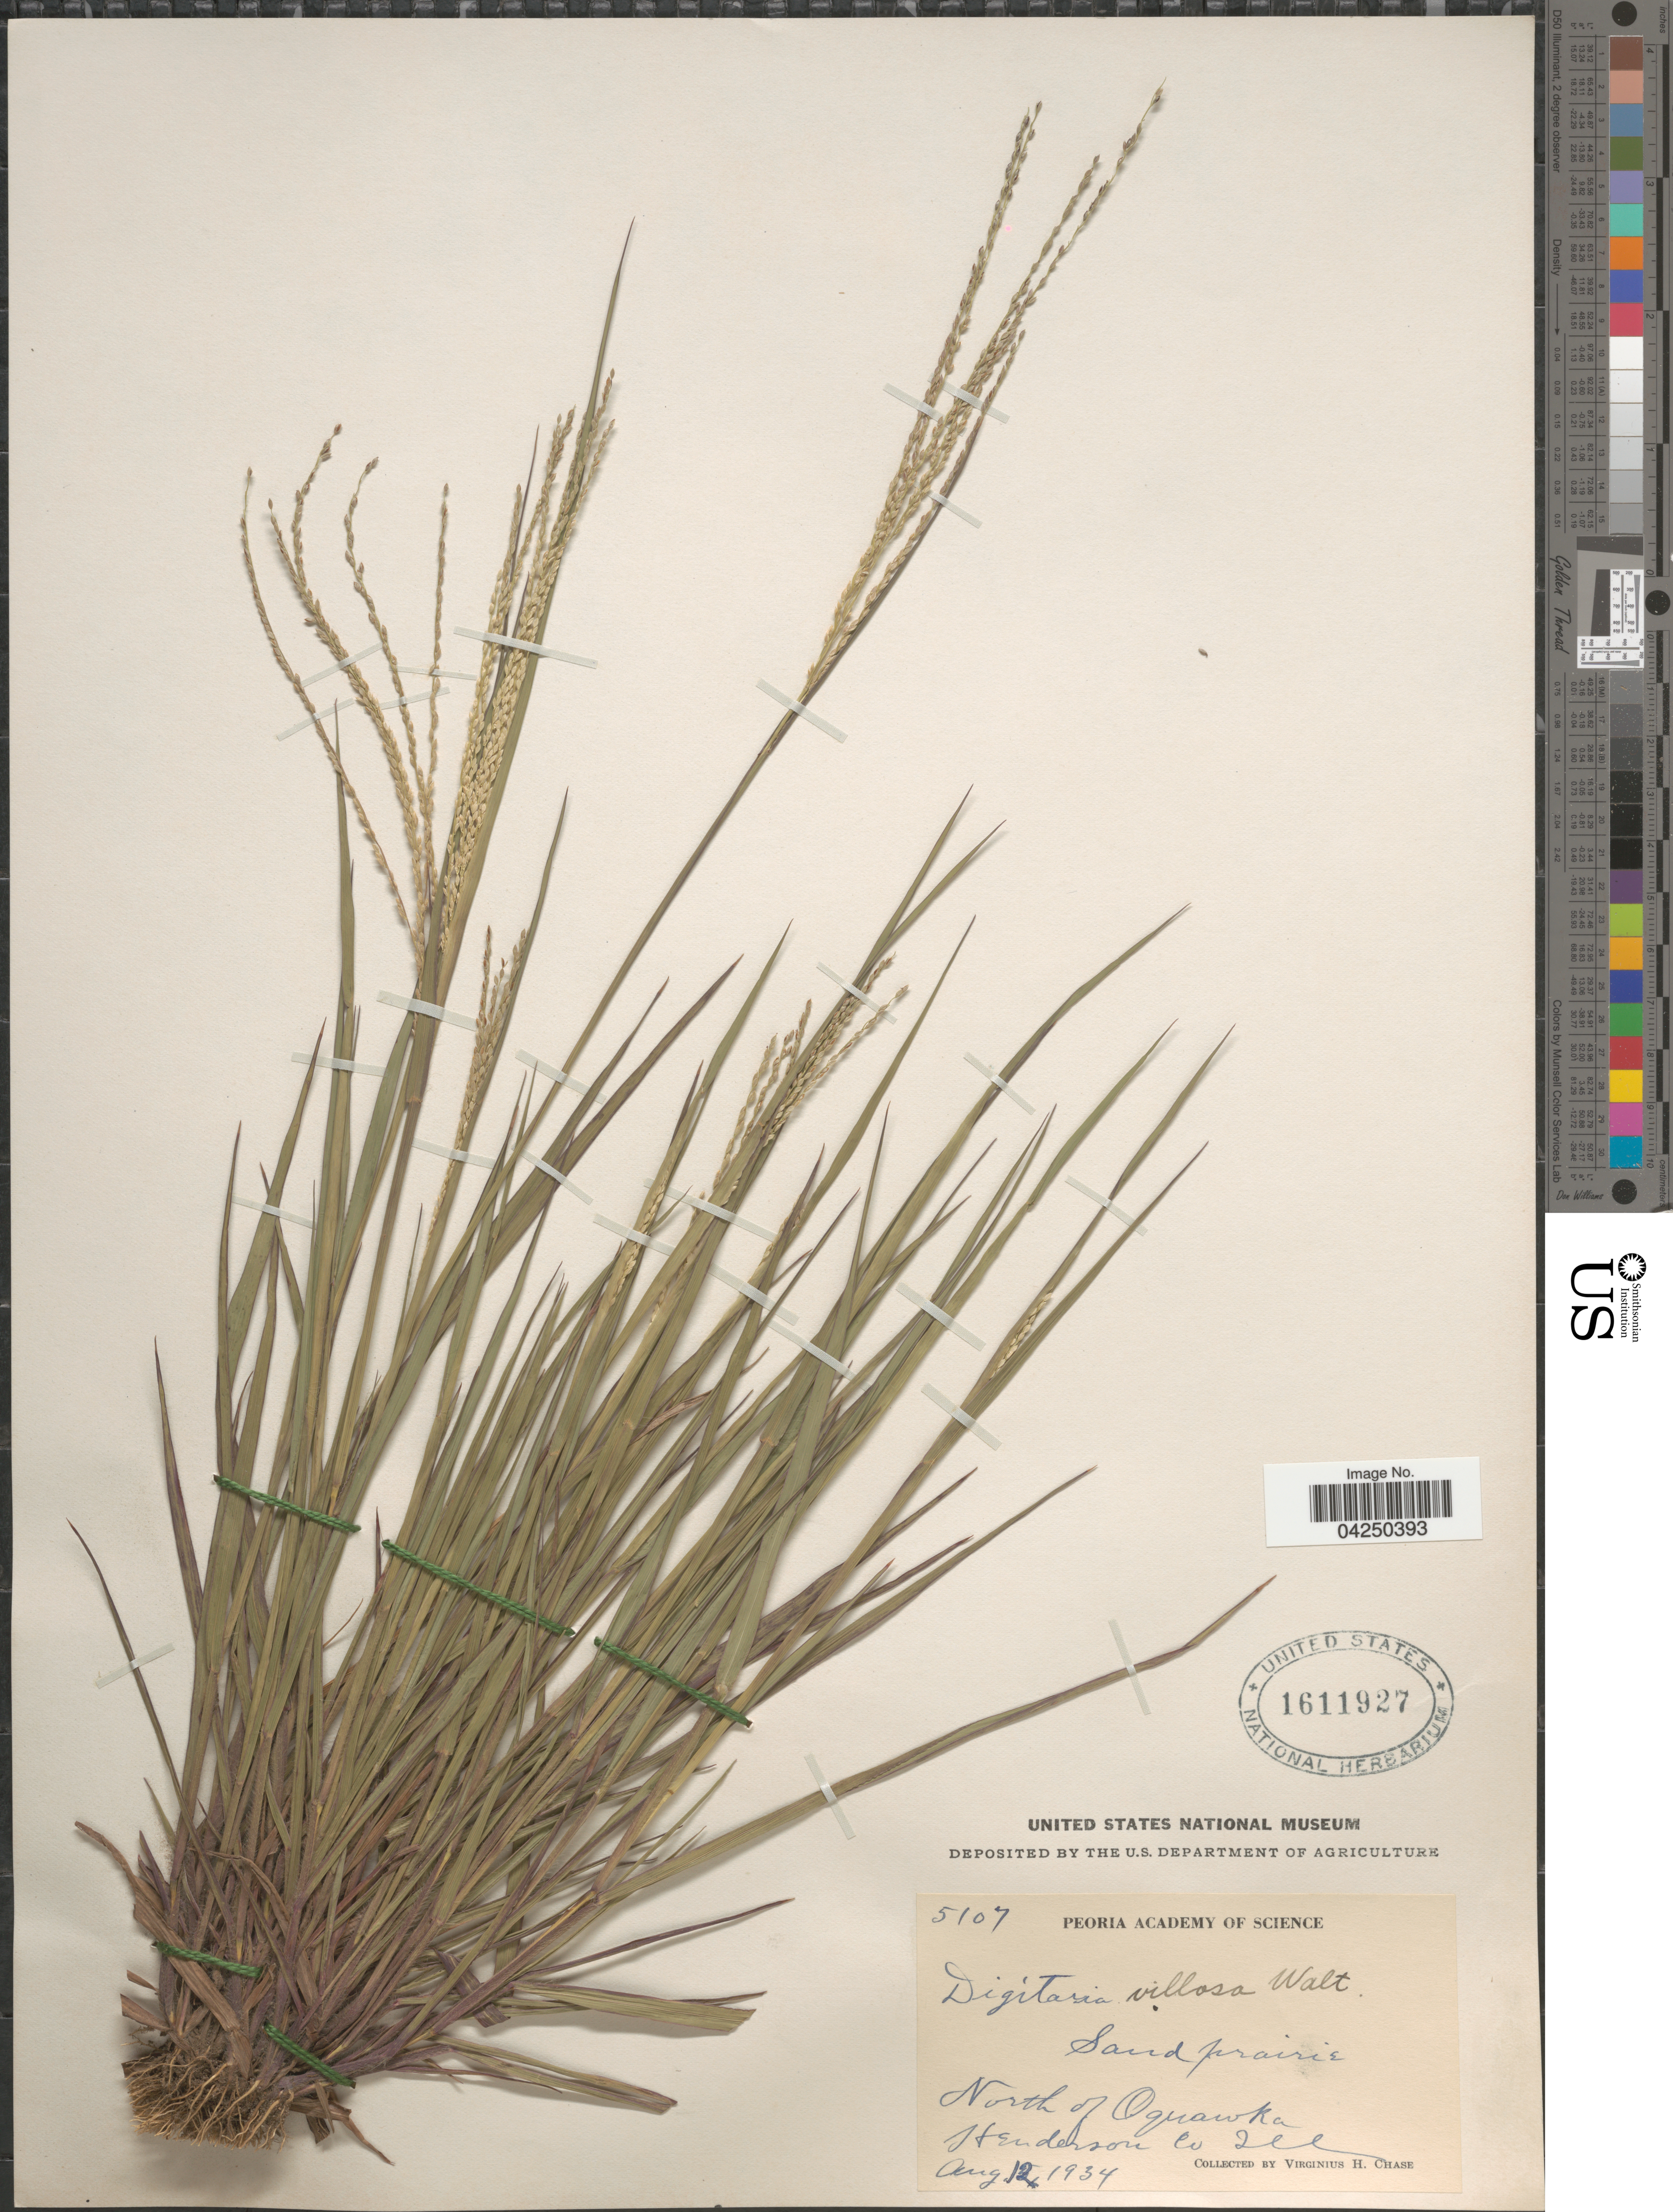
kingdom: Plantae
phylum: Tracheophyta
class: Liliopsida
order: Poales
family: Poaceae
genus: Digitaria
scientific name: Digitaria villosa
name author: (Walter) Pers.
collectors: V. H. Chase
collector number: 5107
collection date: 1934-08-12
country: United States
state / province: Illinois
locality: Sand prairie. North of Uquawka. Henderson Co.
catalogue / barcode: US 1611927